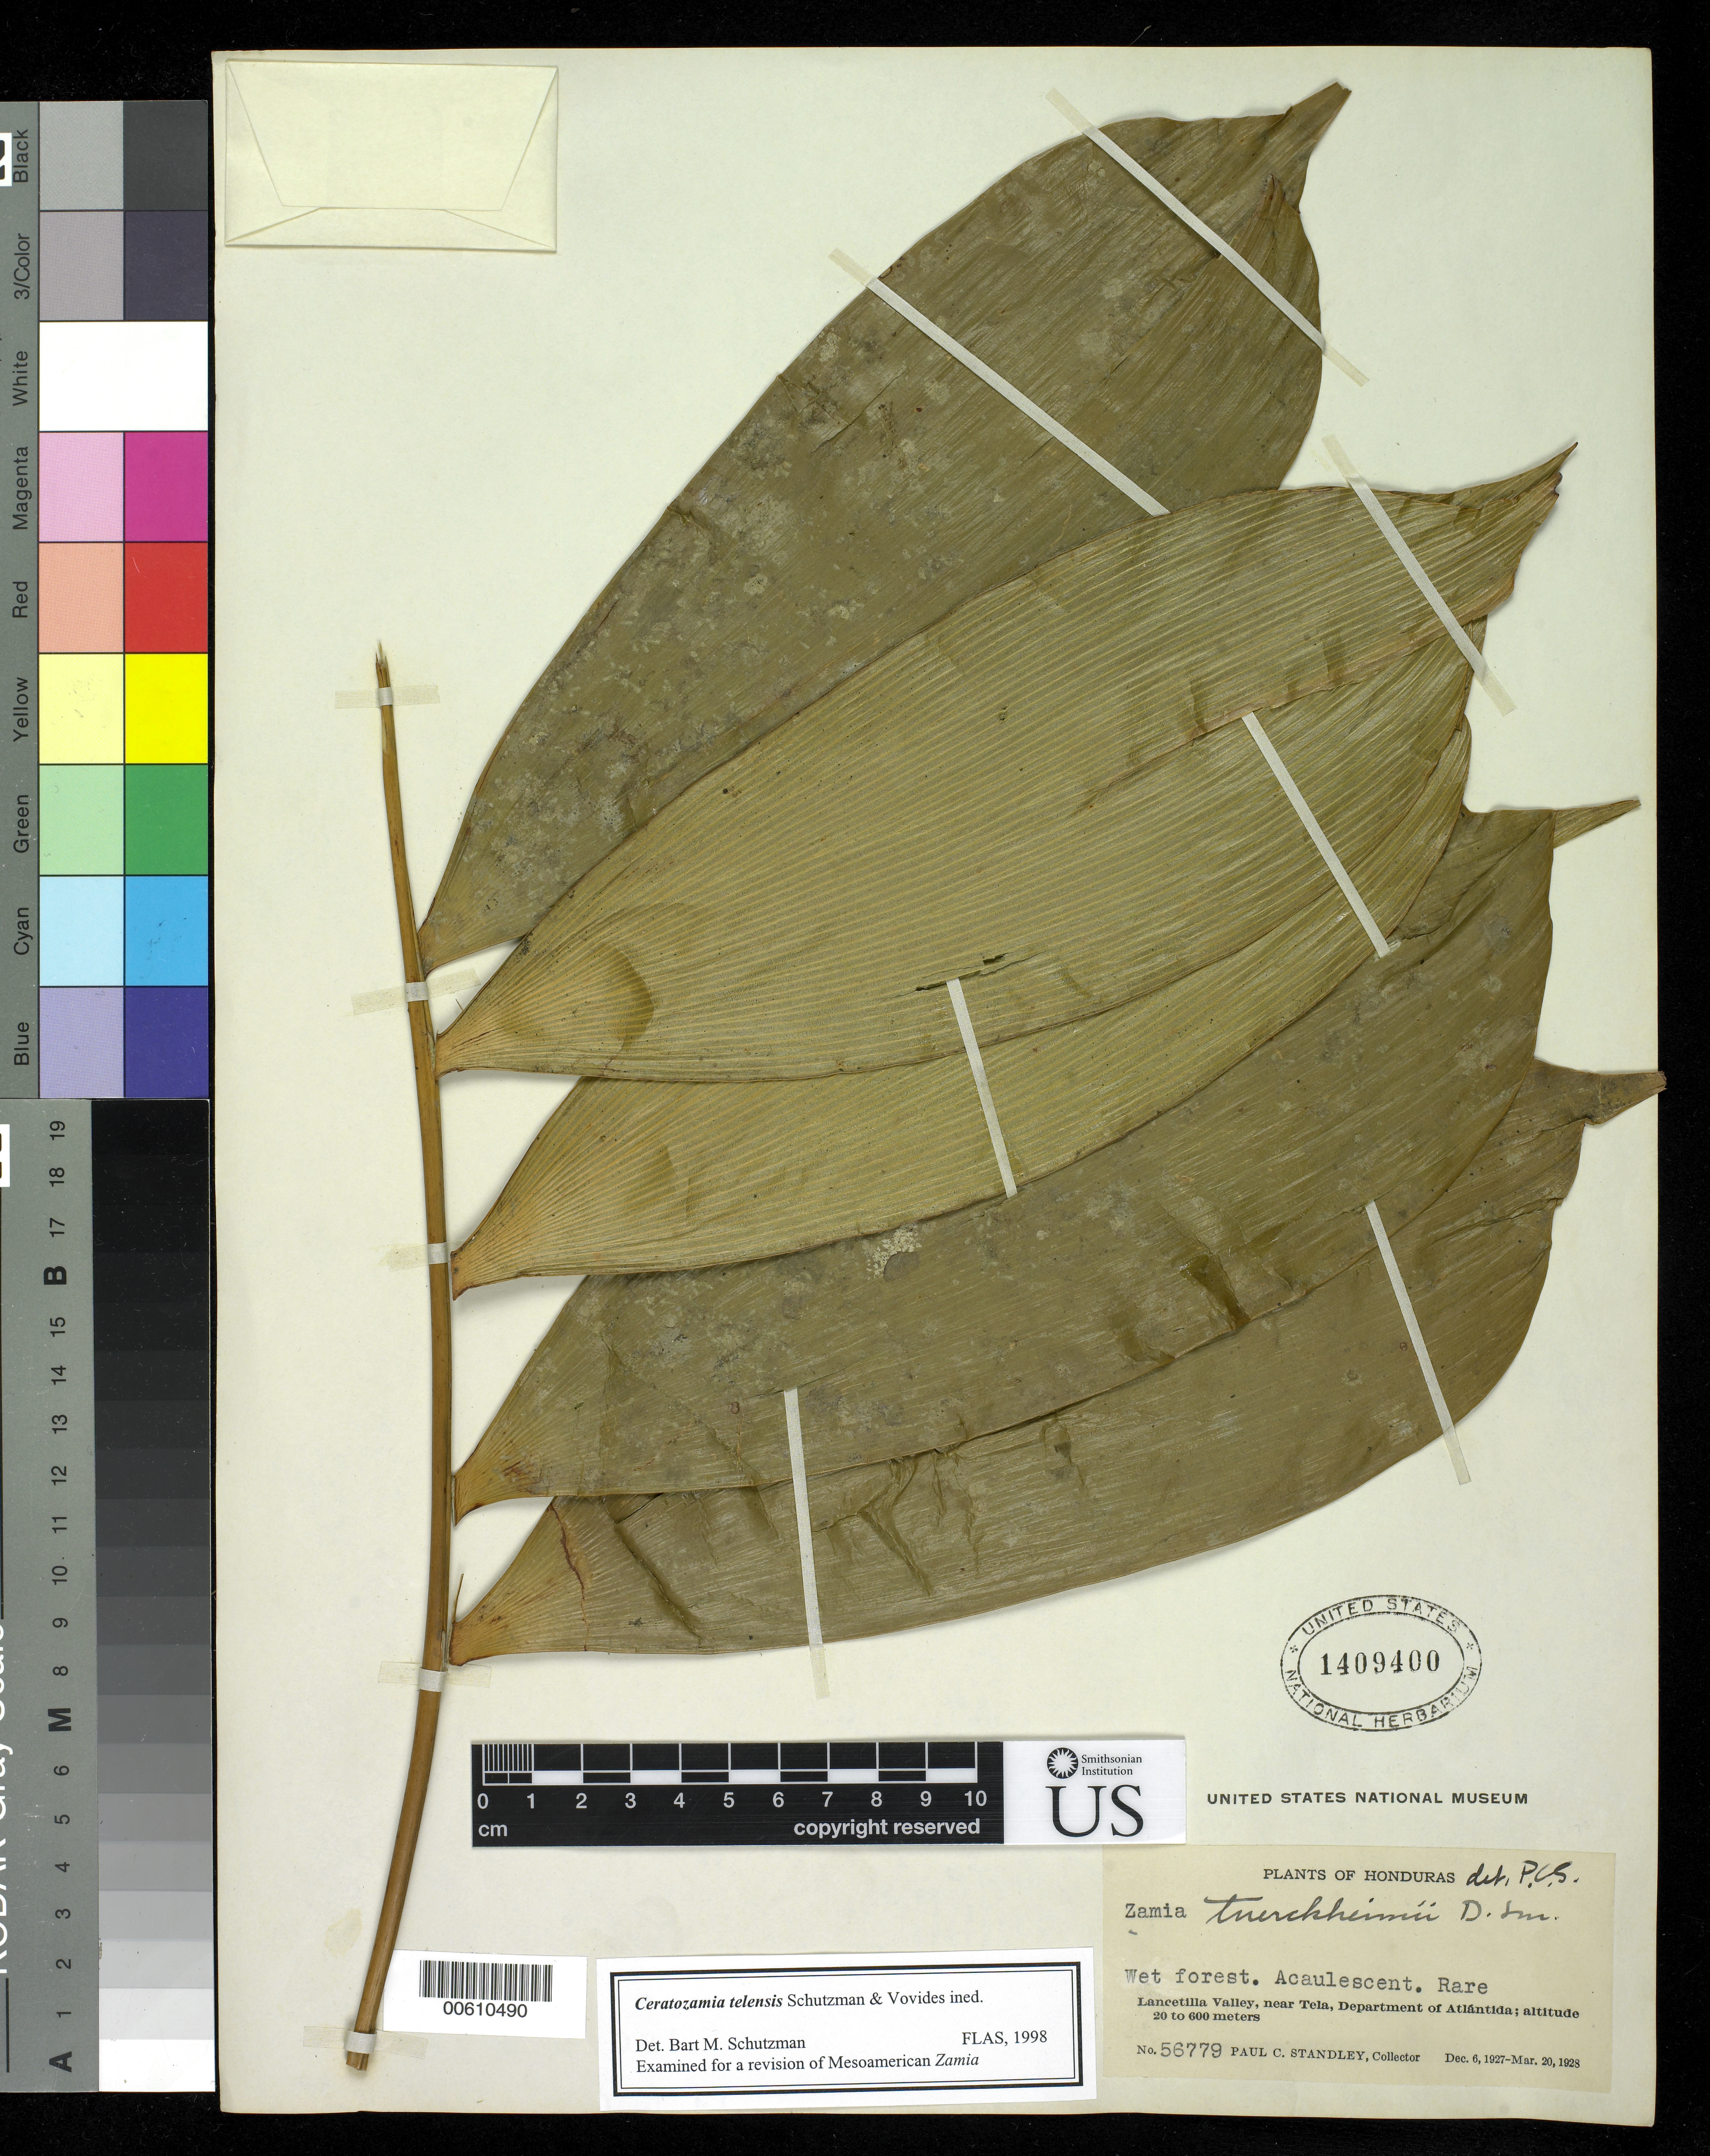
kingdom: Plantae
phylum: Tracheophyta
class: Cycadopsida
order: Cycadales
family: Zamiaceae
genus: Ceratozamia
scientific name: Ceratozamia telensis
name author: Schutz. & Vovides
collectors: P. C. Standley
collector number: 56779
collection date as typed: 06 Dec 1927 to 20 Mar 1928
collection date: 1927-12-06/1928-03-20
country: Honduras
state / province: Atlántida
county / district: Tela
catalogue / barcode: US 1409400